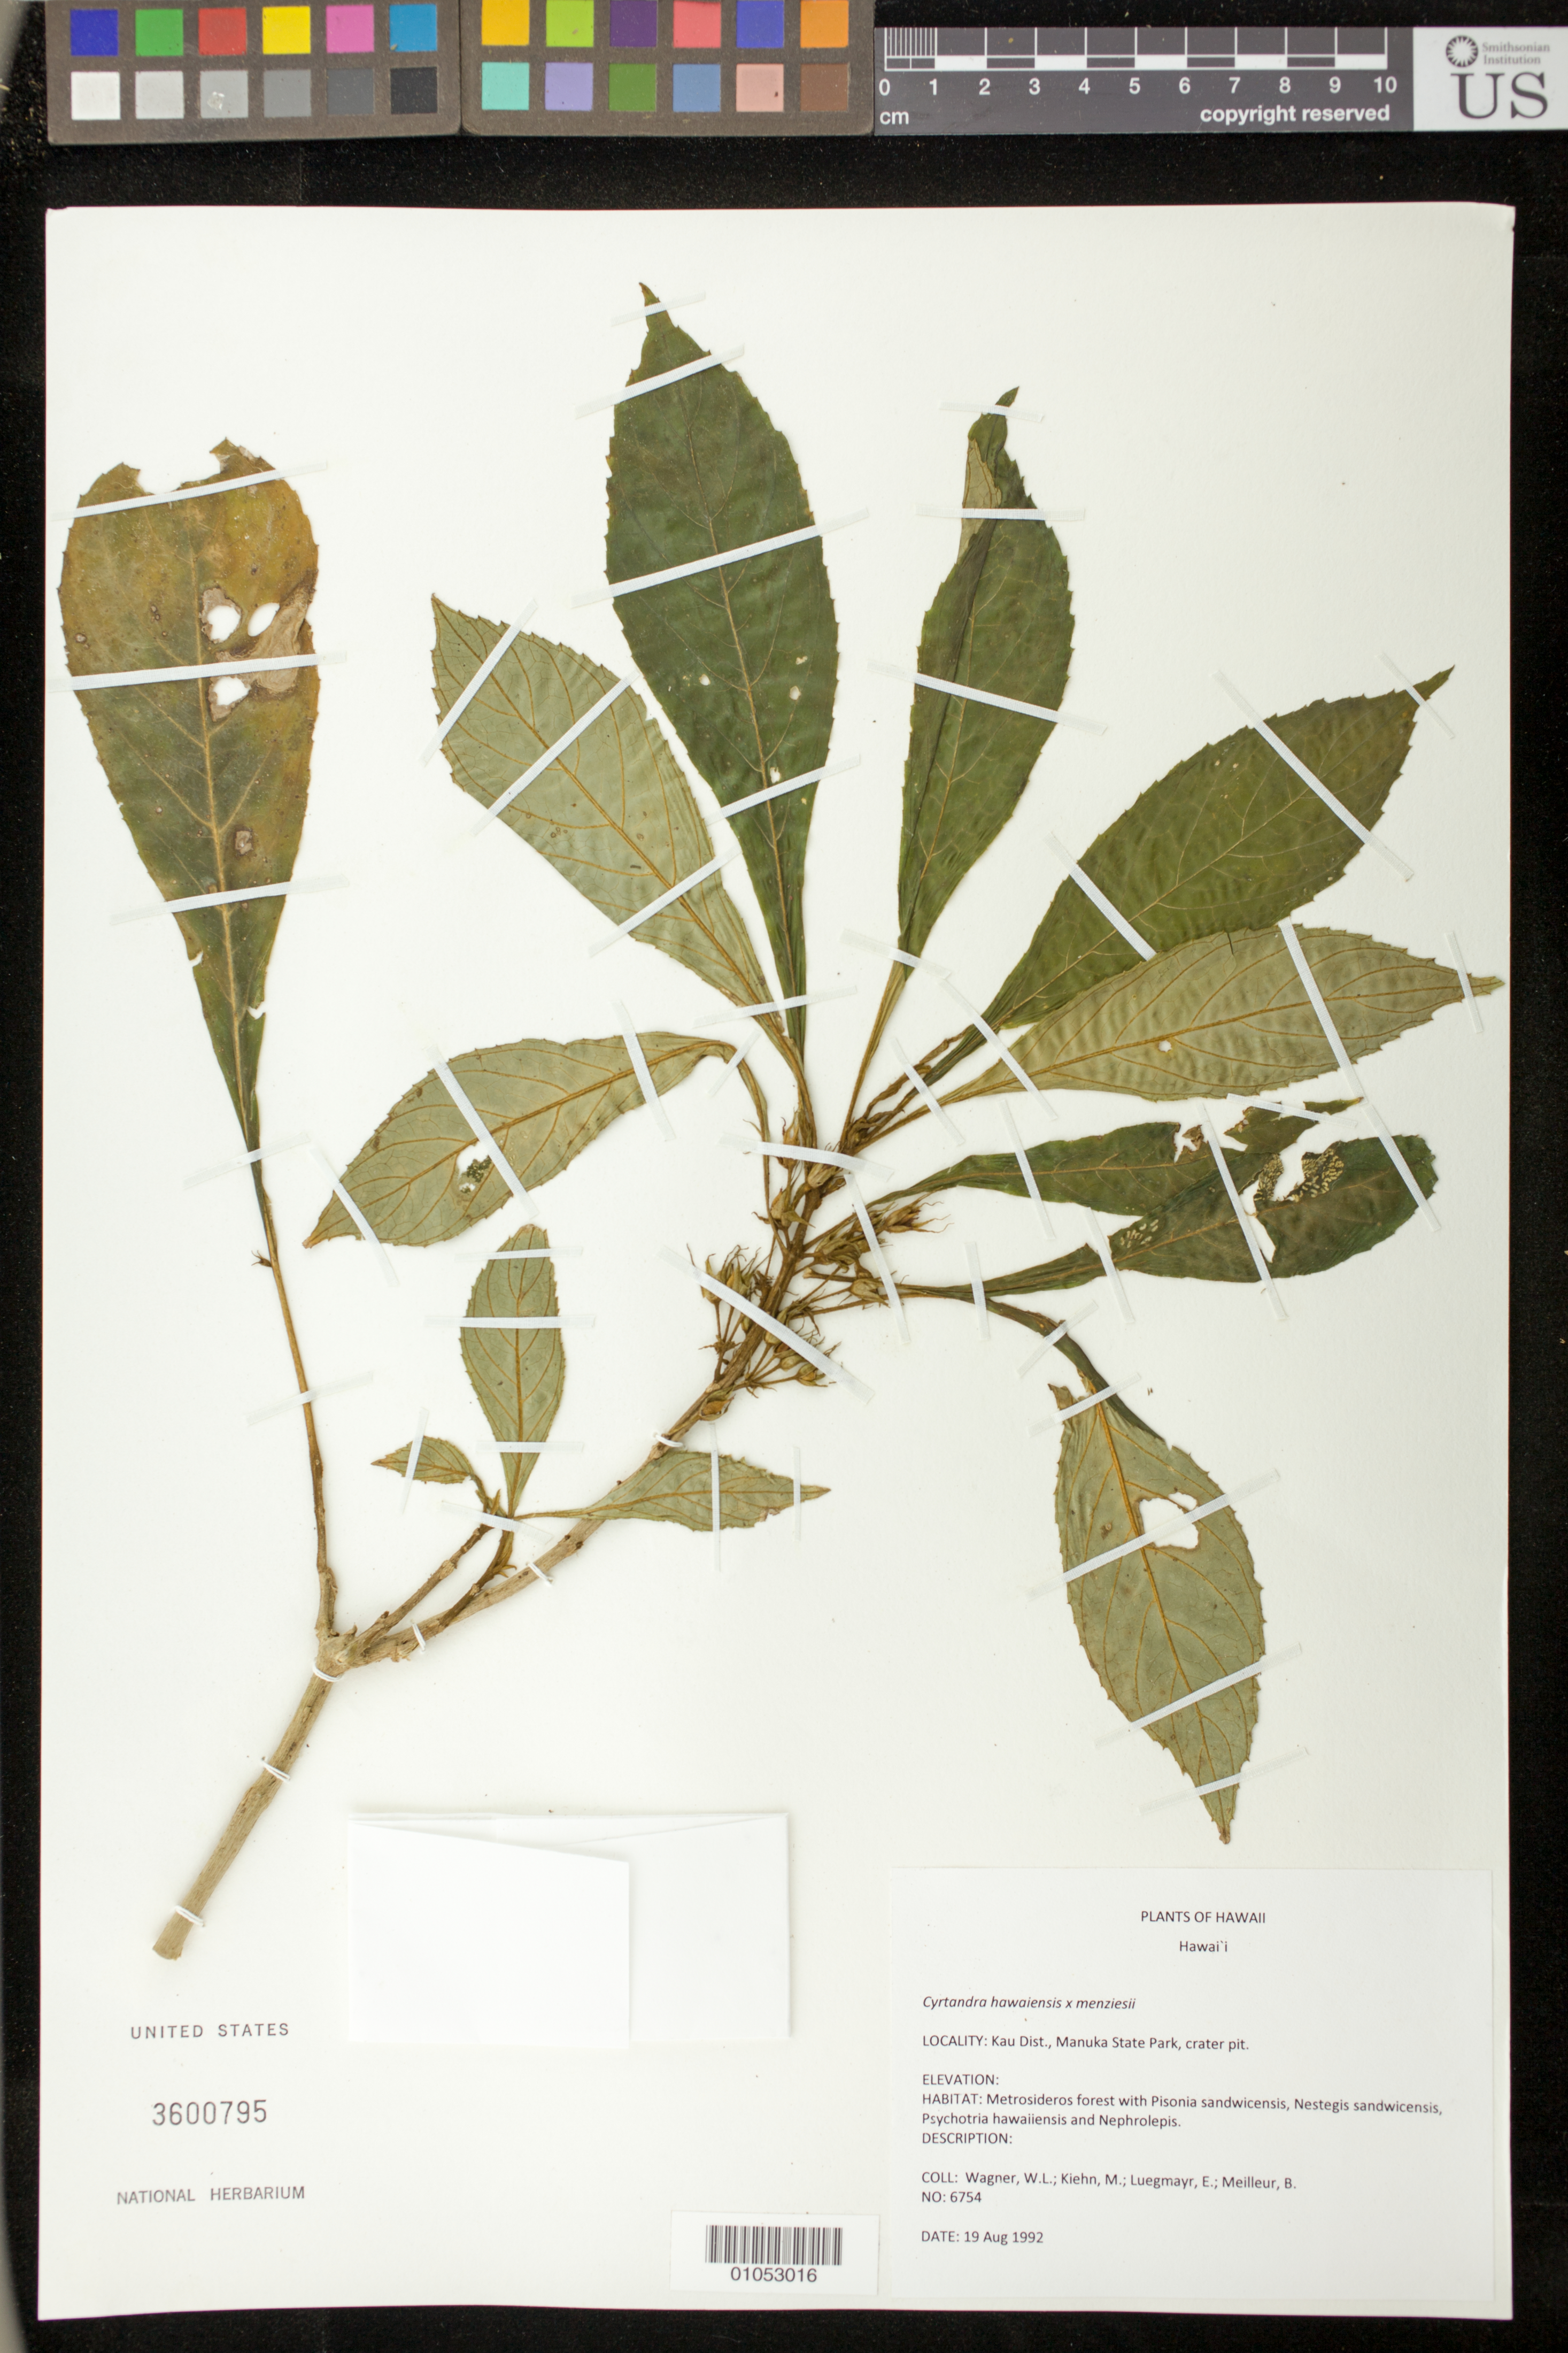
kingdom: Plantae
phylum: Tracheophyta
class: Magnoliopsida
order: Lamiales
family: Gesneriaceae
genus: Cyrtandra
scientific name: Cyrtandra hawaiensis x C. menziesii Hook. & Arn.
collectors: W. L. Wagner, M. Kiehn, E. Luegmayr & B. Meilleur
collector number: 6754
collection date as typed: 19 Aug 1992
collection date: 1992-08-19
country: United States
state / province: Hawaii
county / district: Hawaii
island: Hawaii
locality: Kau Dist., Manuka State Park, crater pit.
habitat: Forest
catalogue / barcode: US 3715566